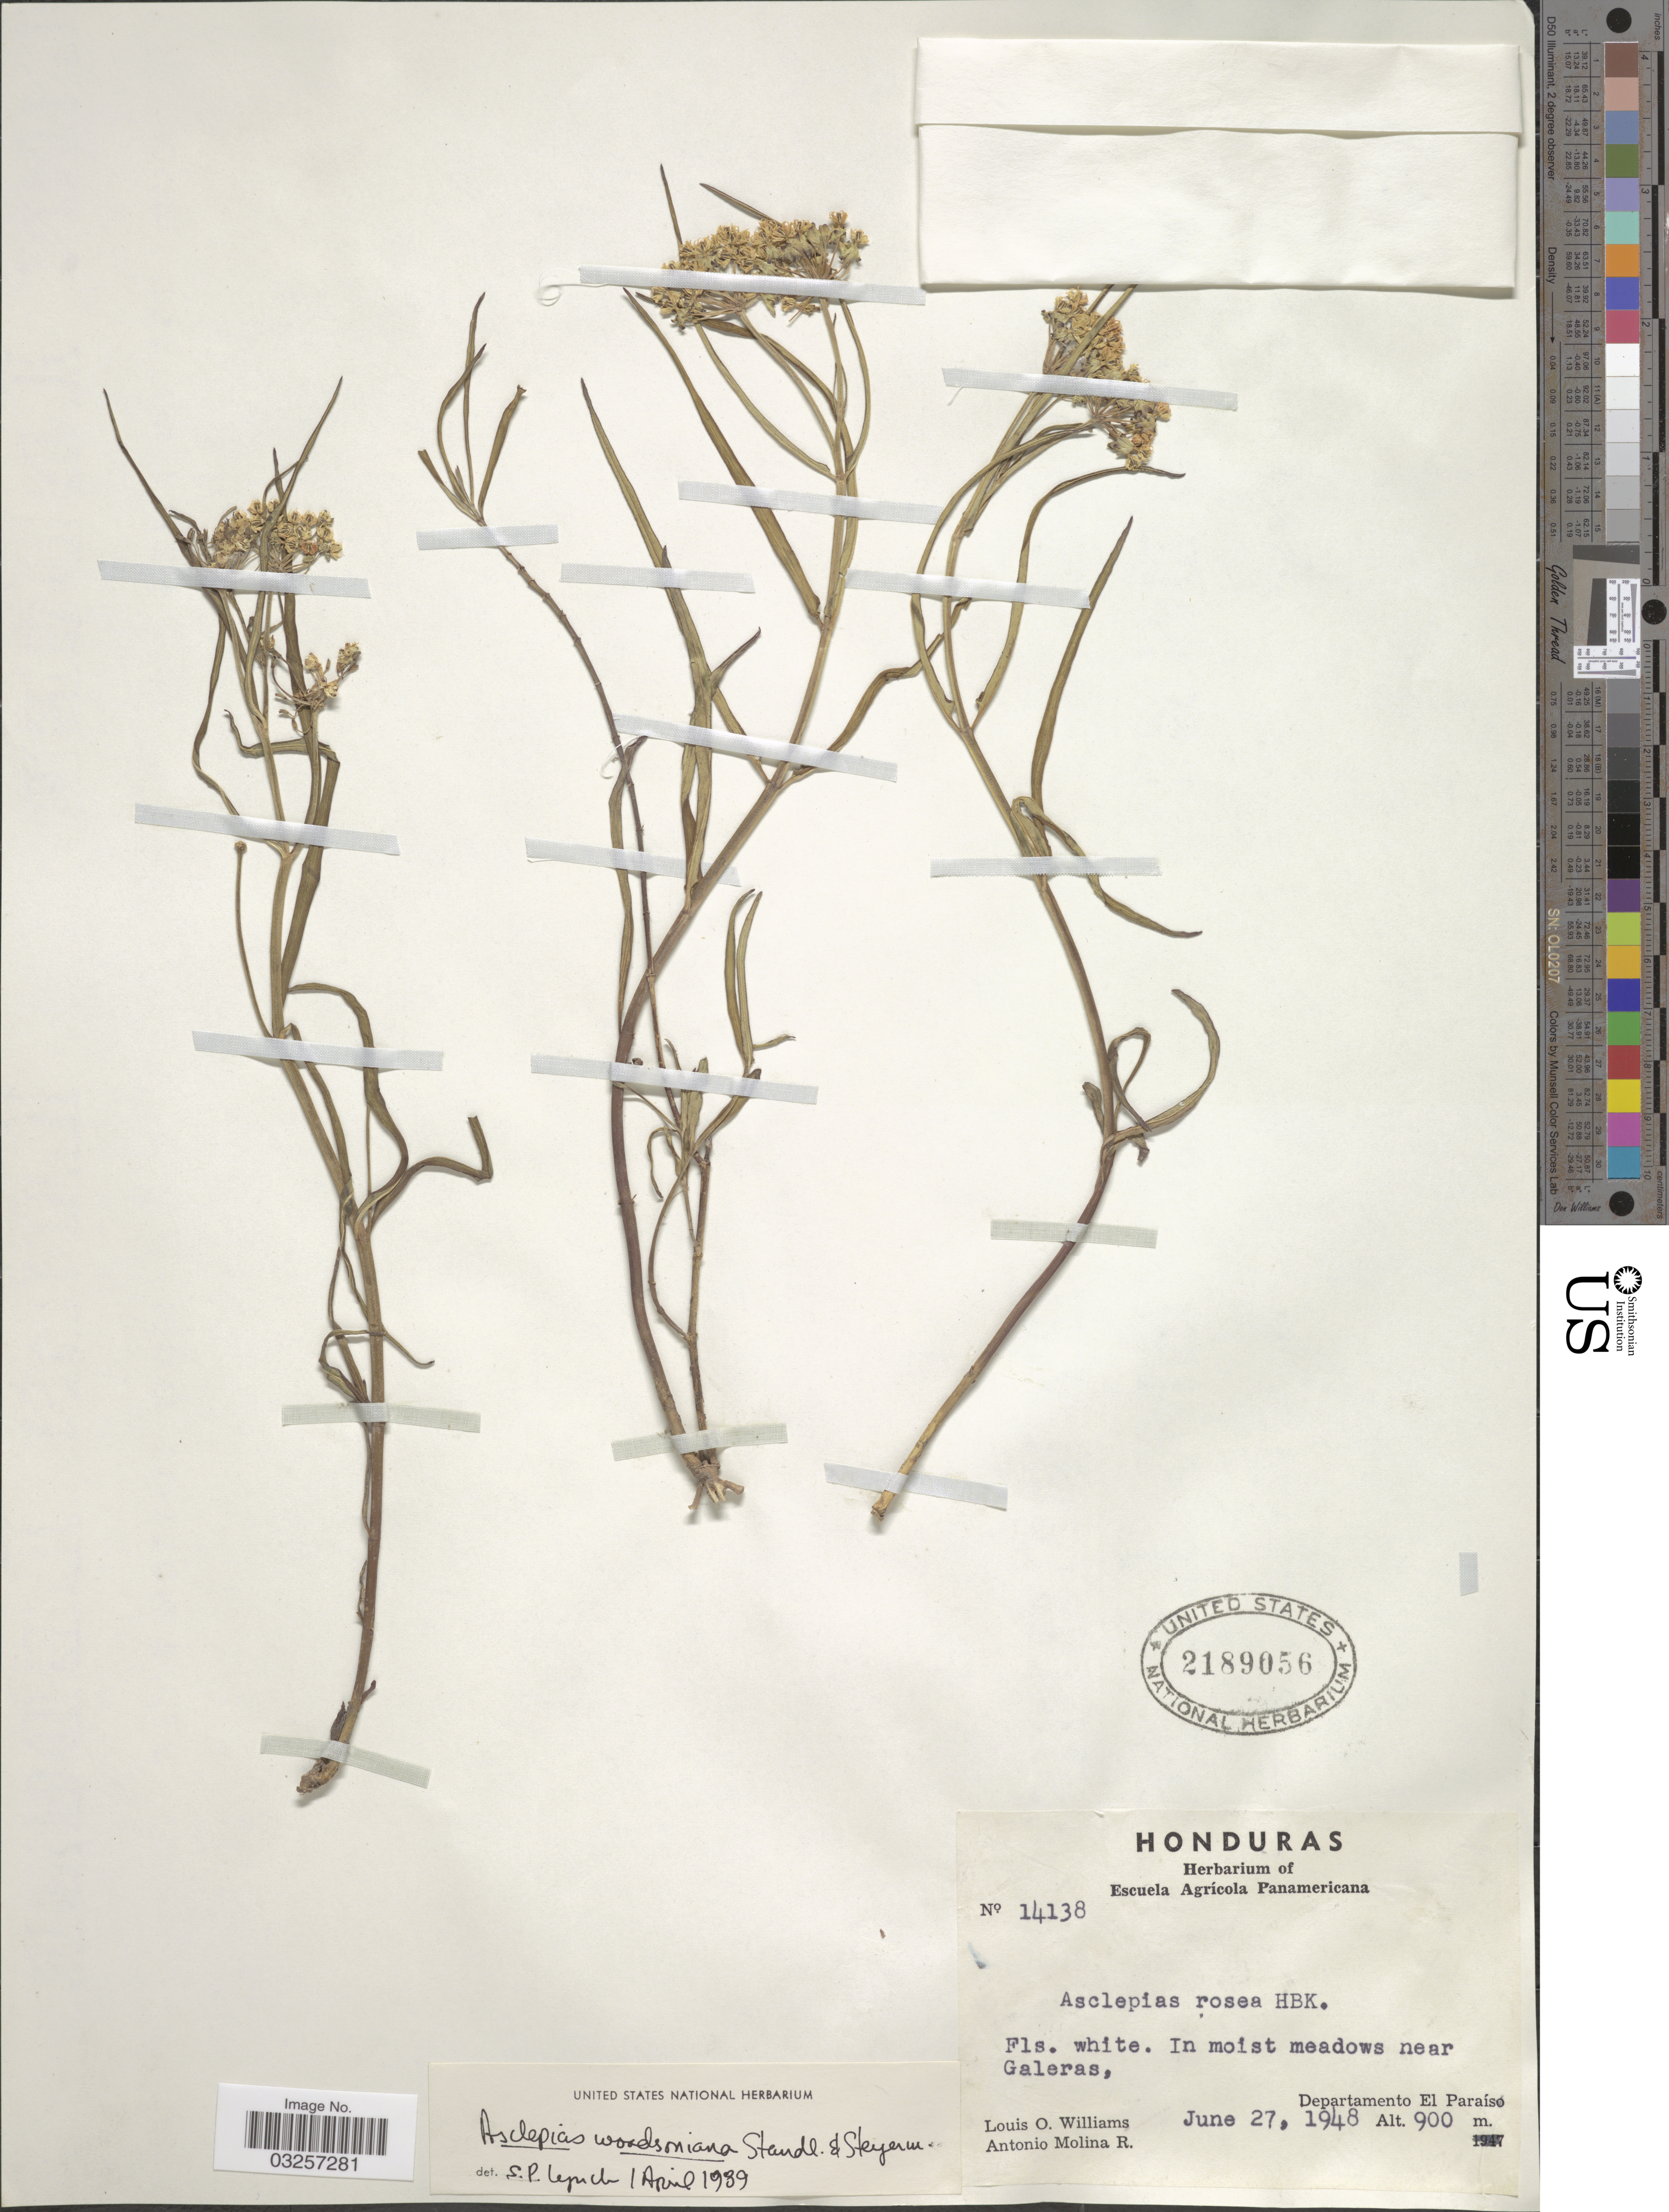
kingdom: Plantae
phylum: Tracheophyta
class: Magnoliopsida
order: Gentianales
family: Apocynaceae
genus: Asclepias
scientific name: Asclepias woodsoniana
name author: Standl. & Steyerm.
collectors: L. O. Williams & A. Molina R.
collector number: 14138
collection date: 1948-06-27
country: Honduras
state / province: El Paraíso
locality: In moist meadows near Galeras, Departamento El Paraíso.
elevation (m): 900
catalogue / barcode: US 2189056